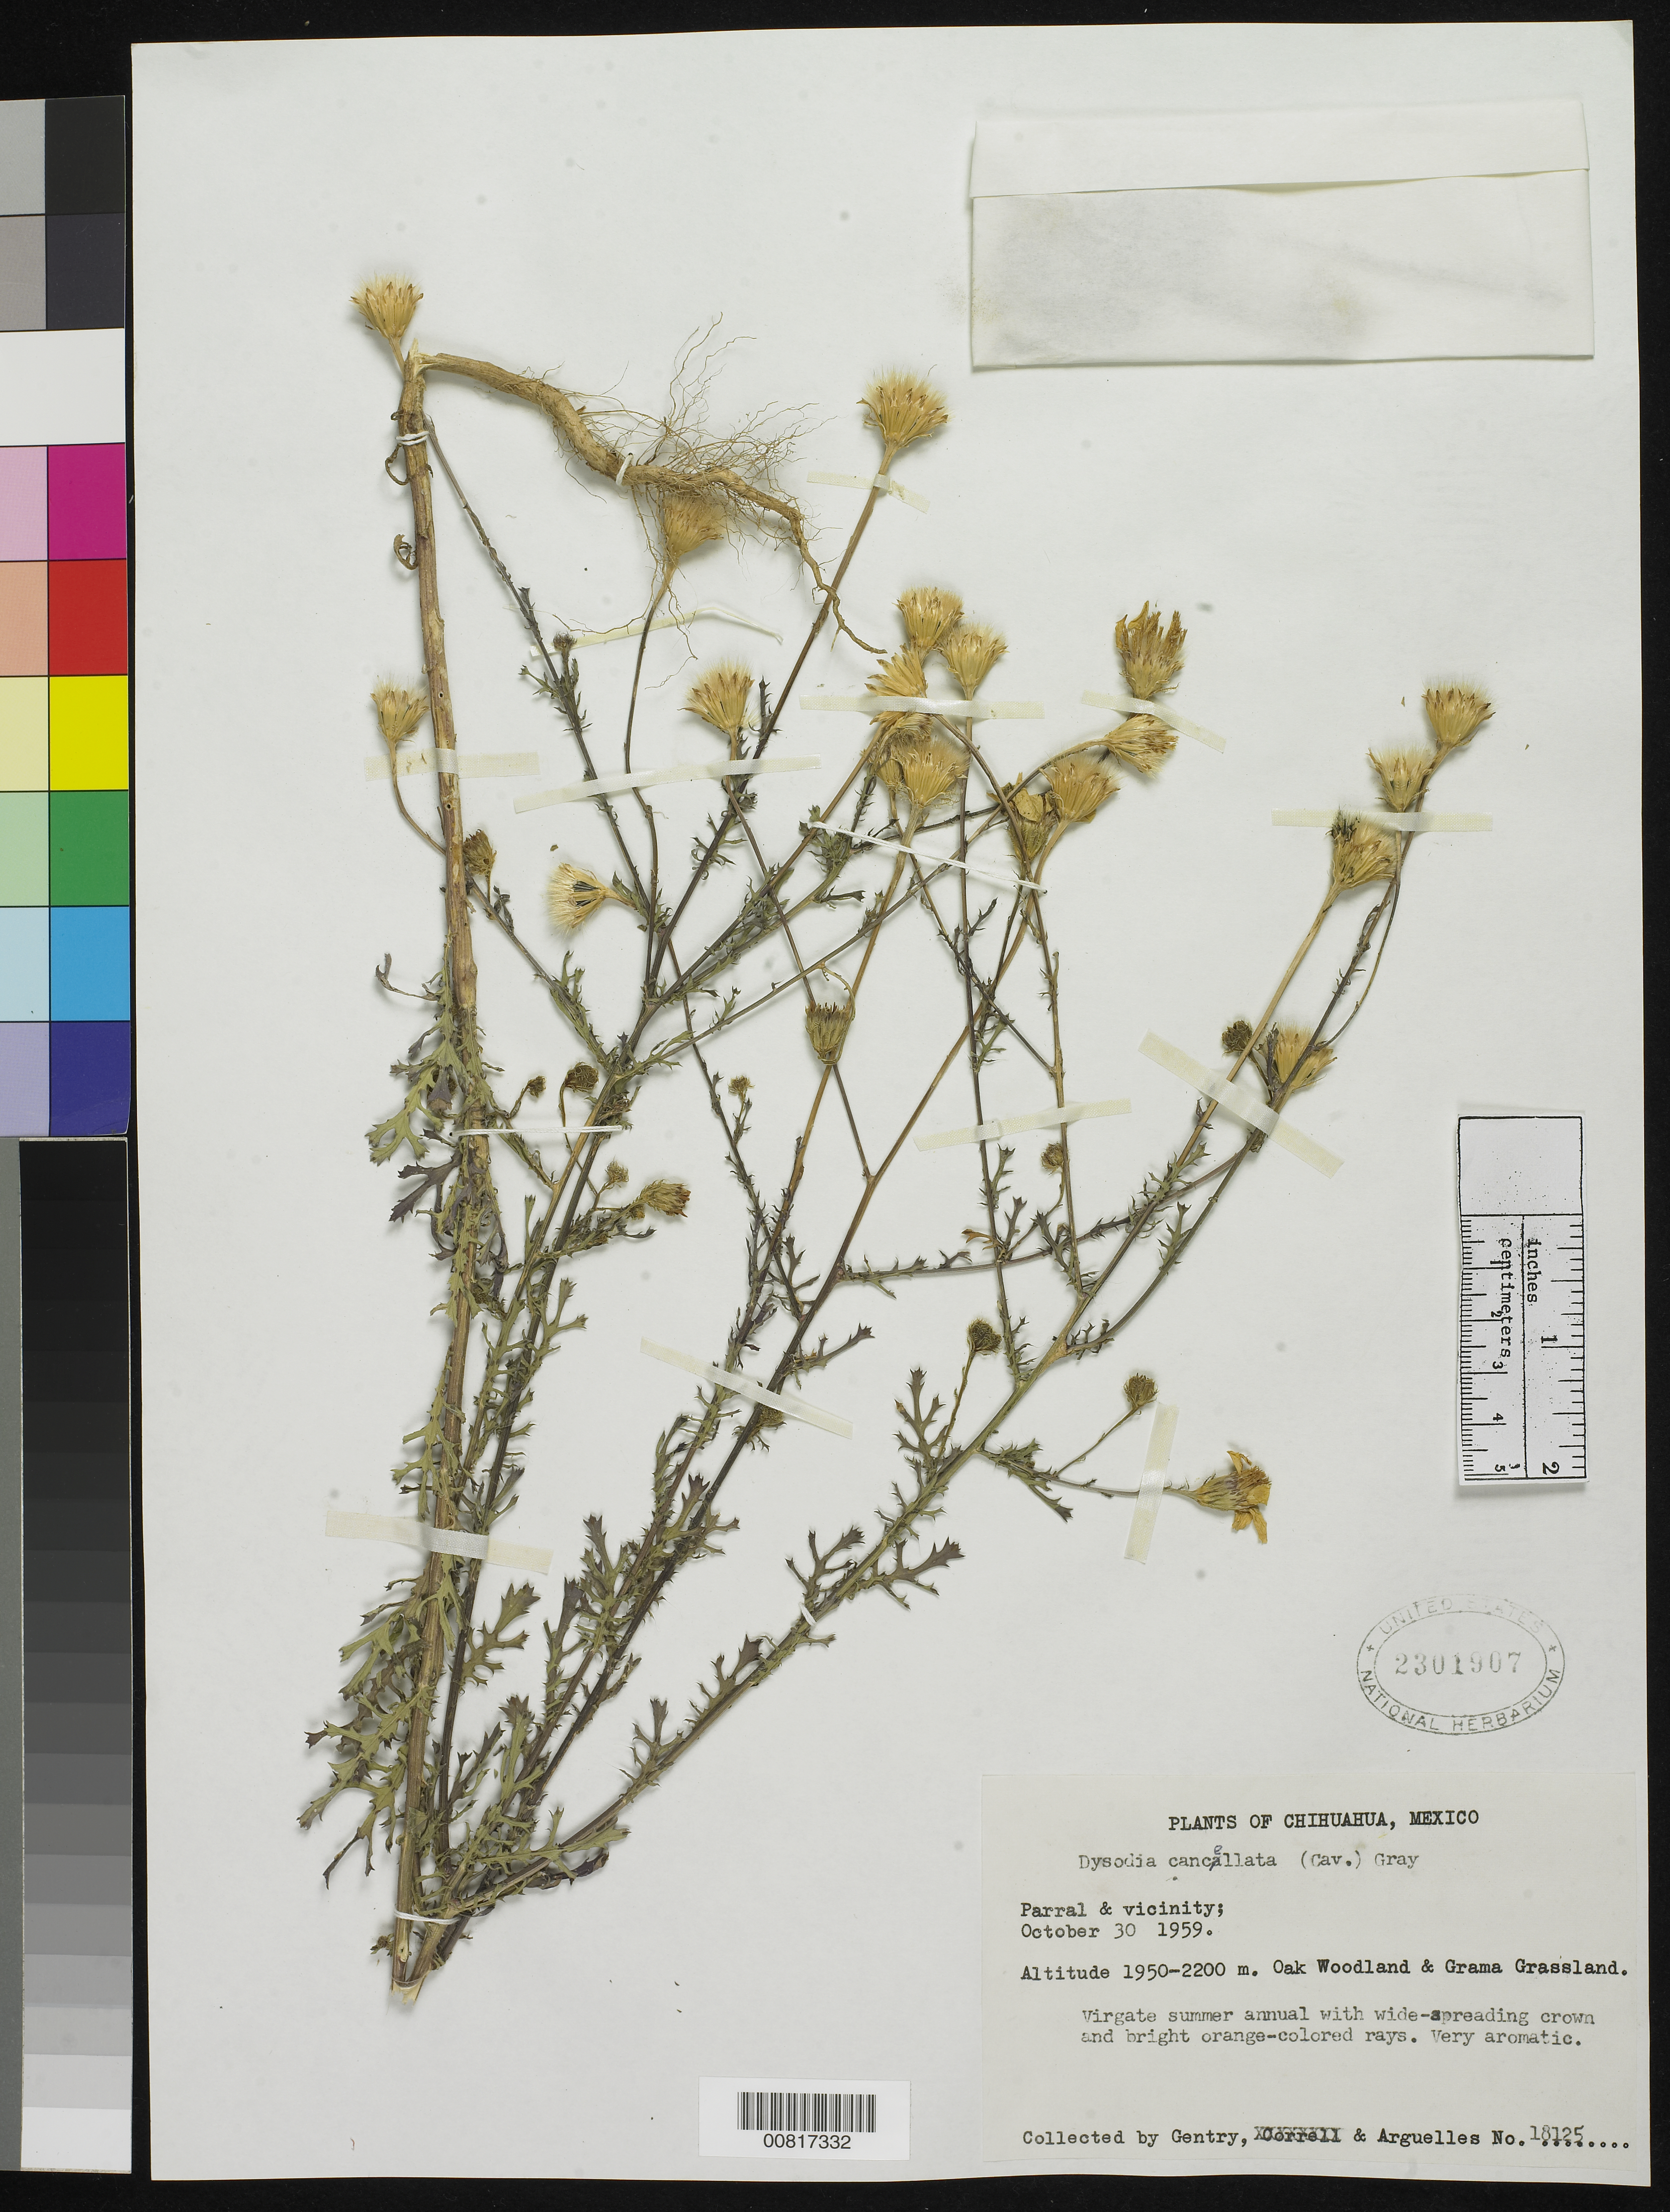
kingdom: Plantae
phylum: Tracheophyta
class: Magnoliopsida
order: Asterales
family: Asteraceae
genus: Adenophyllum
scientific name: Adenophyllum porophyllum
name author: (Cav.) Hemsl.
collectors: H. S. Gentry & Arguelles, --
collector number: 18125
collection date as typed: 30 Oct 1959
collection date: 1959-10-30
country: Mexico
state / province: Chihuahua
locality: Parral, Chihuahua and vicinity.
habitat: Oak Woodland & Grama Grassland.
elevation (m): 2200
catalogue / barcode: US 2301907